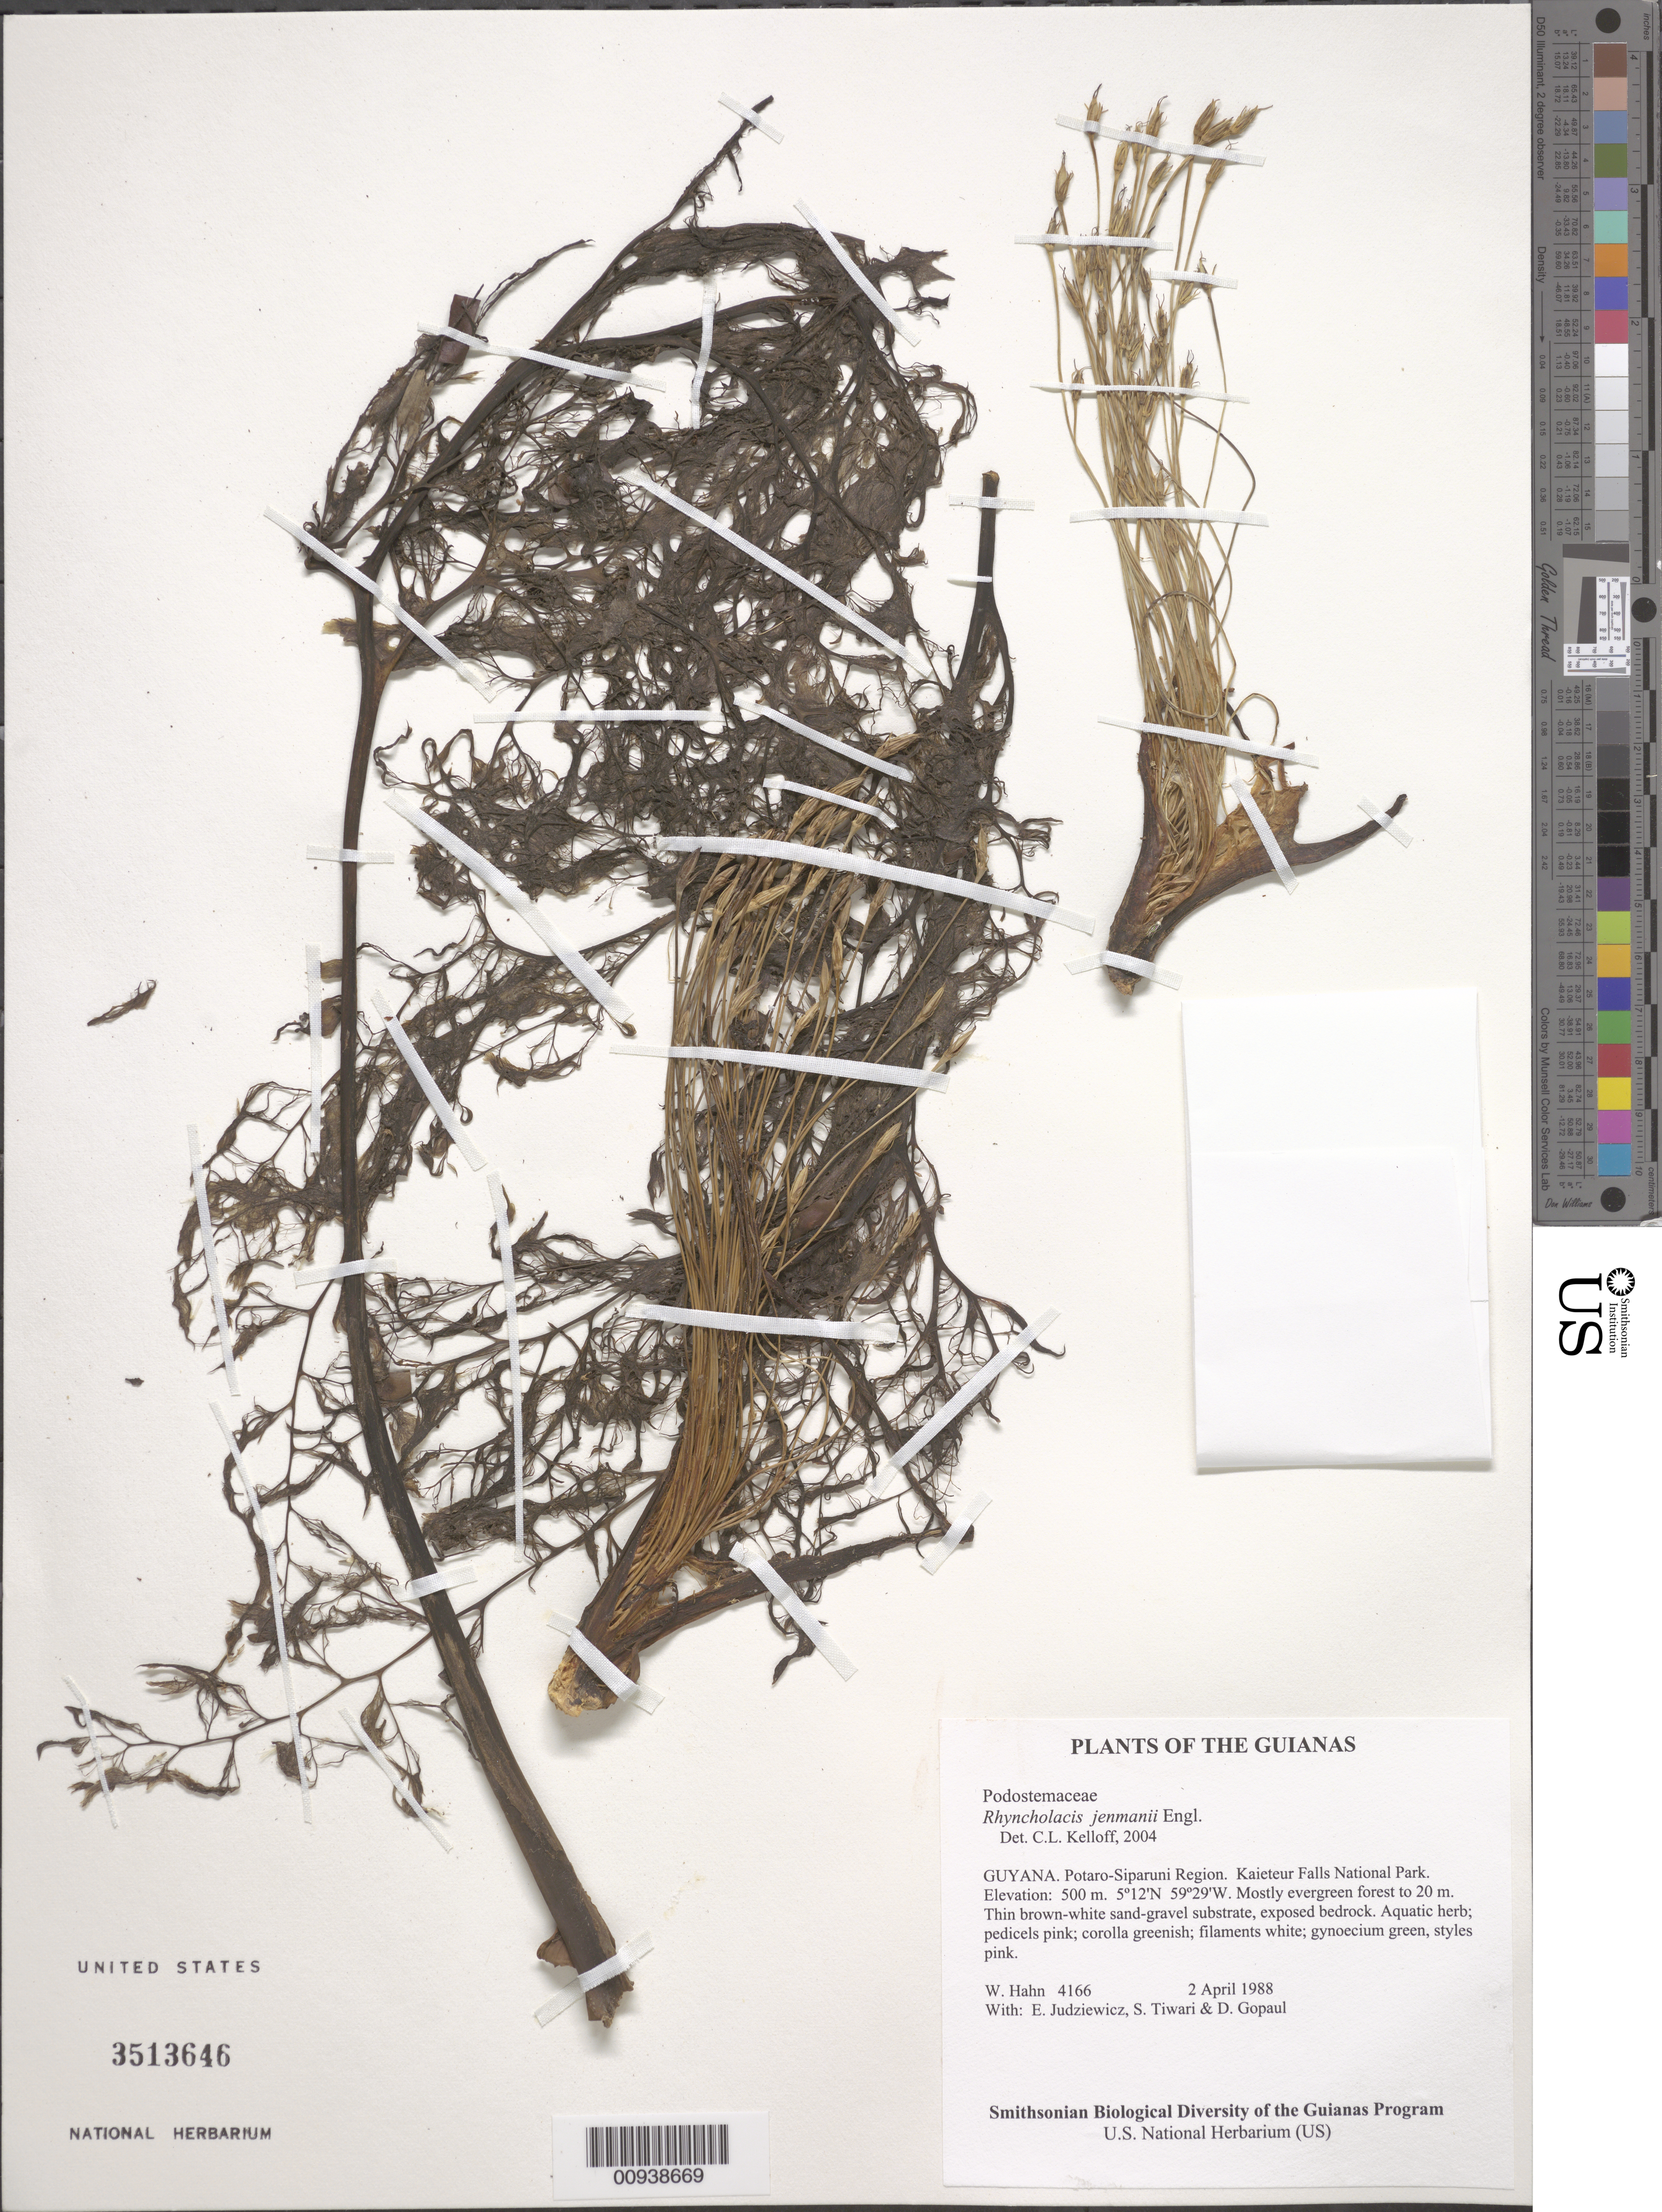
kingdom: Plantae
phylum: Tracheophyta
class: Magnoliopsida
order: Malpighiales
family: Podostemaceae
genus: Rhyncholacis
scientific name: Rhyncholacis jenmanii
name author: Engl.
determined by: Kelloff, Carol L., (US), Smithsonian Institution - National Museum of Natural History (UNITED STATES)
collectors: W. Hahn, E. J. Judziewicz, S. Tiwari & D. Gopaul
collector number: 4166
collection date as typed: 2 April 1988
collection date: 1988-04-02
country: Guyana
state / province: Potaro-Siparuni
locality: Kaieteur Falls National Park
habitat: Mostly evergreen forest to 20 m. Thin brown-white sand-gravel substrate, exposed bedrock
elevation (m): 500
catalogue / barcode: US 3513646